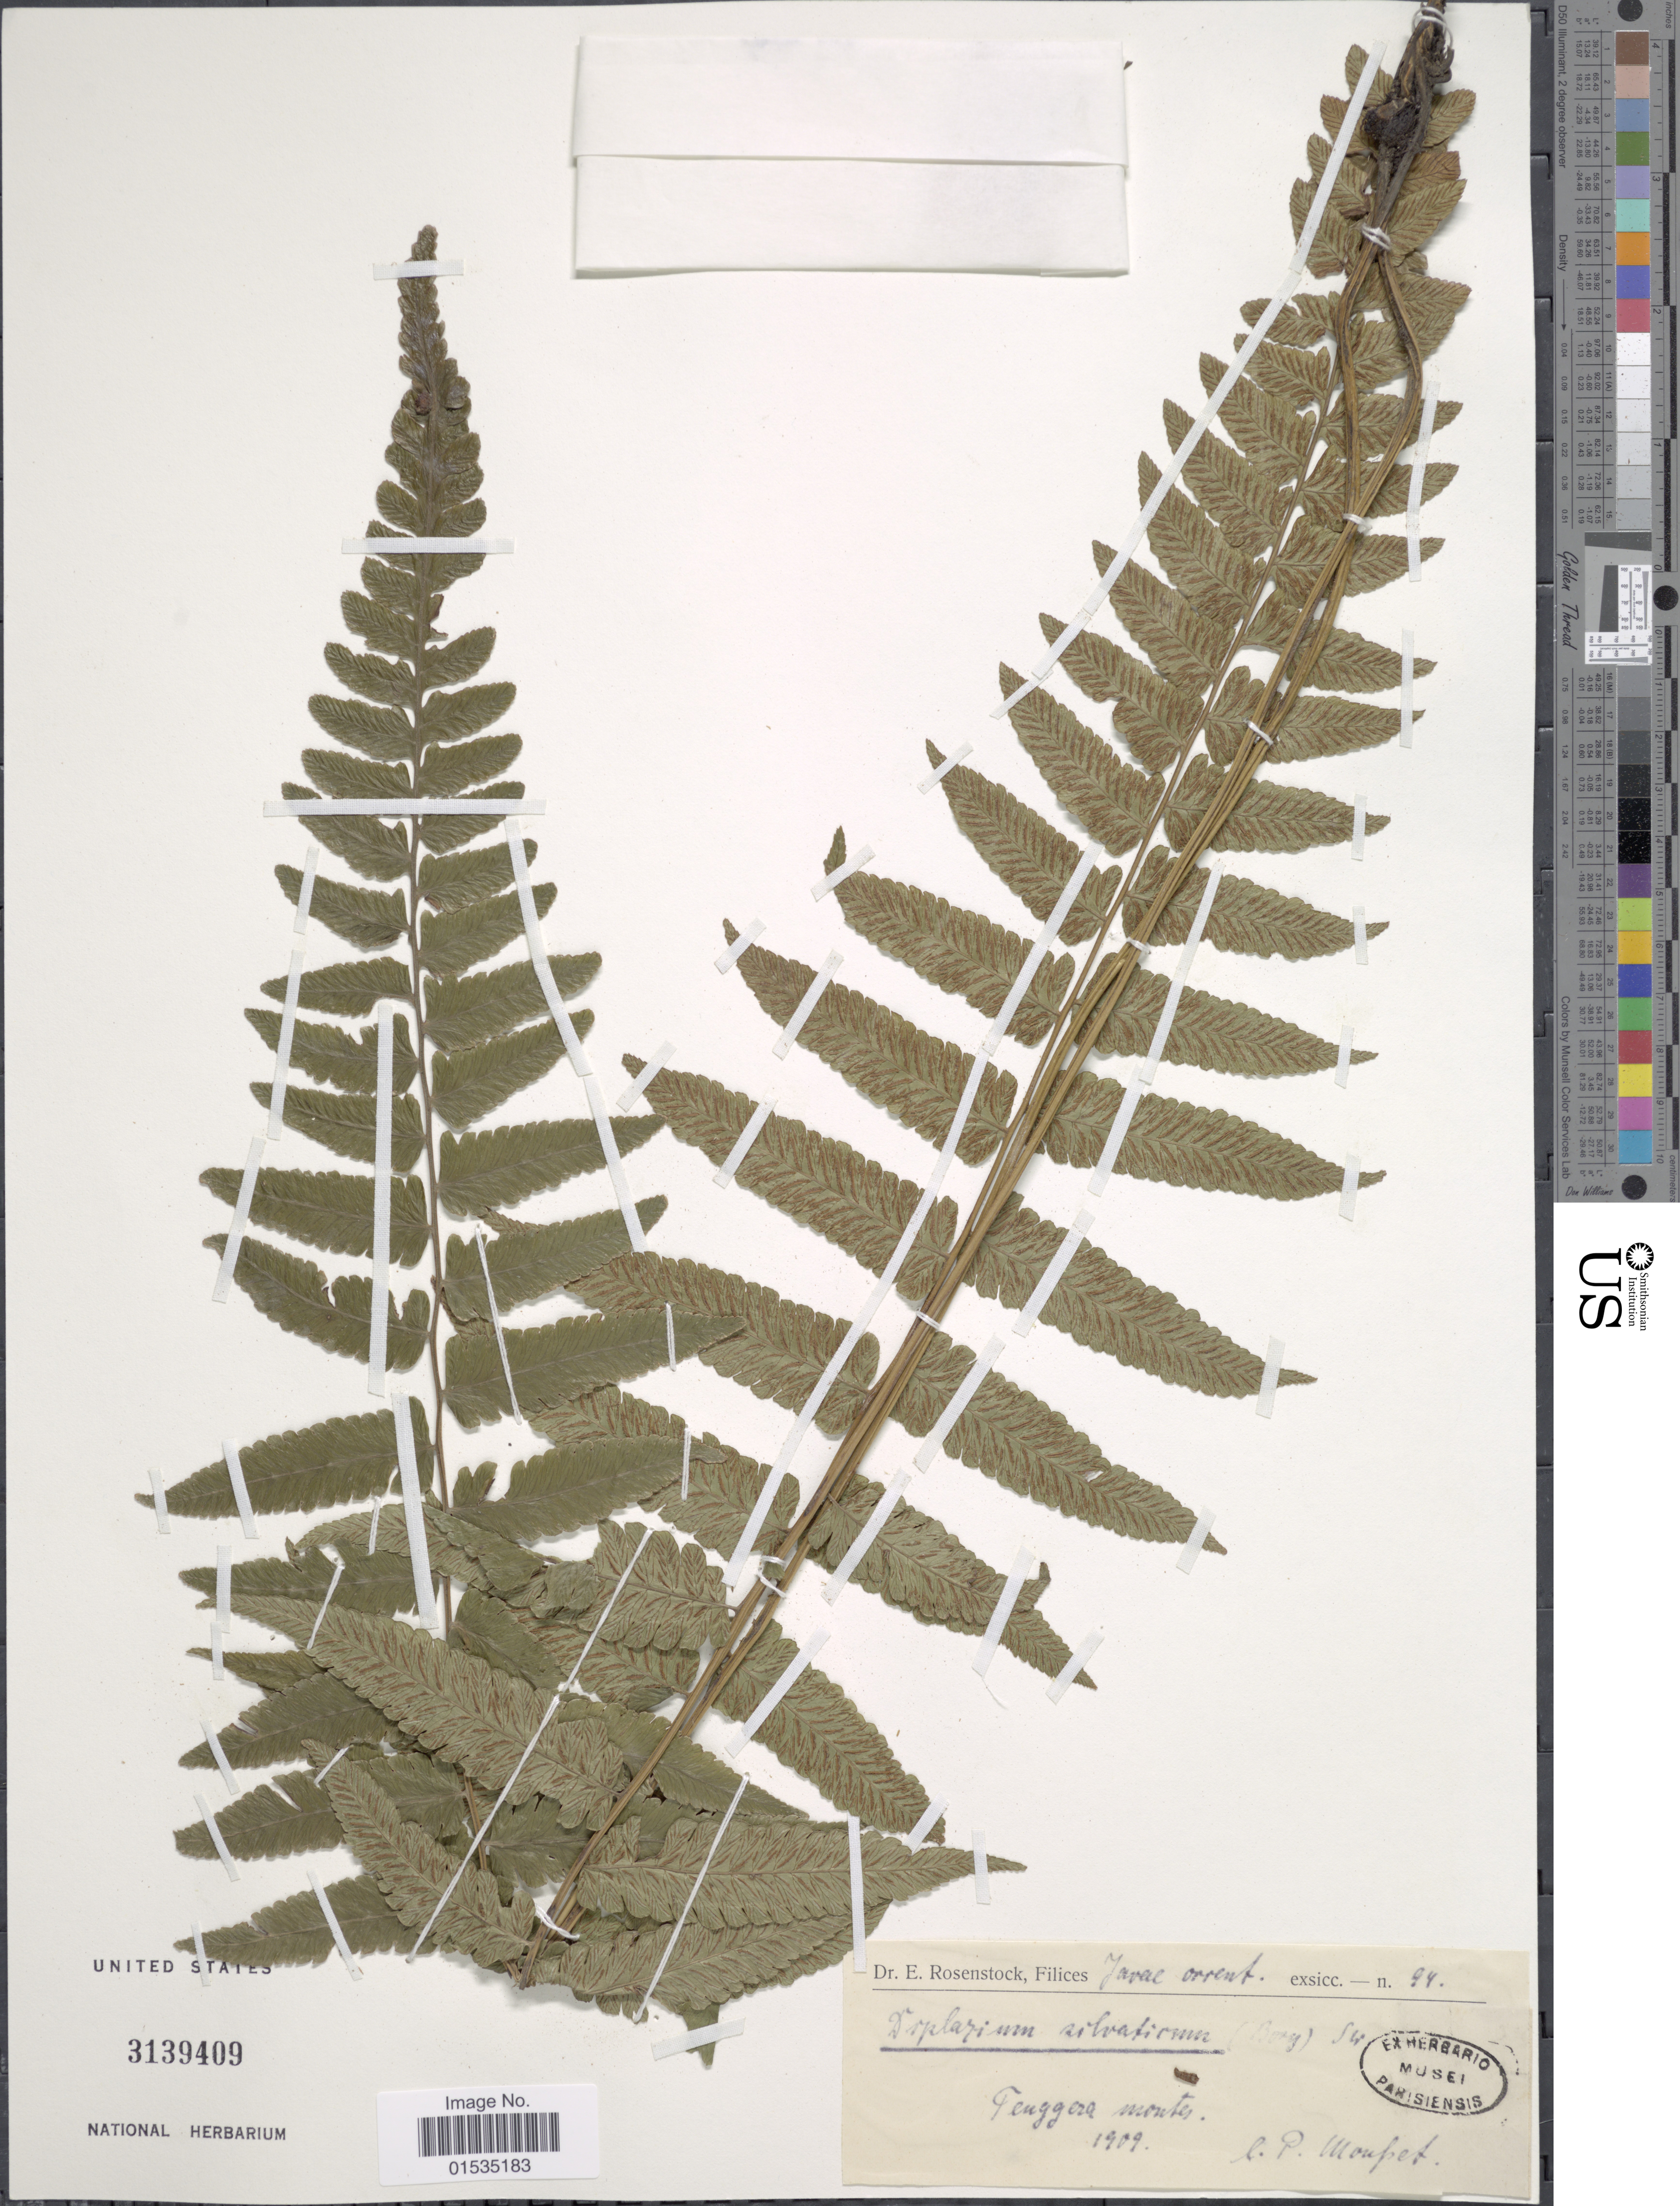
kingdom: Plantae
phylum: Tracheophyta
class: Polypodiopsida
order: Polypodiales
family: Athyriaceae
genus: Diplazium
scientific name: Diplazium sibiricum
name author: (Turcz. ex Kunze) Sa. Kurata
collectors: L. Moupet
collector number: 94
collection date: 1909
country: Indonesia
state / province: Java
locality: Tengger moutes [interpreted]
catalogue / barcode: US 3139409